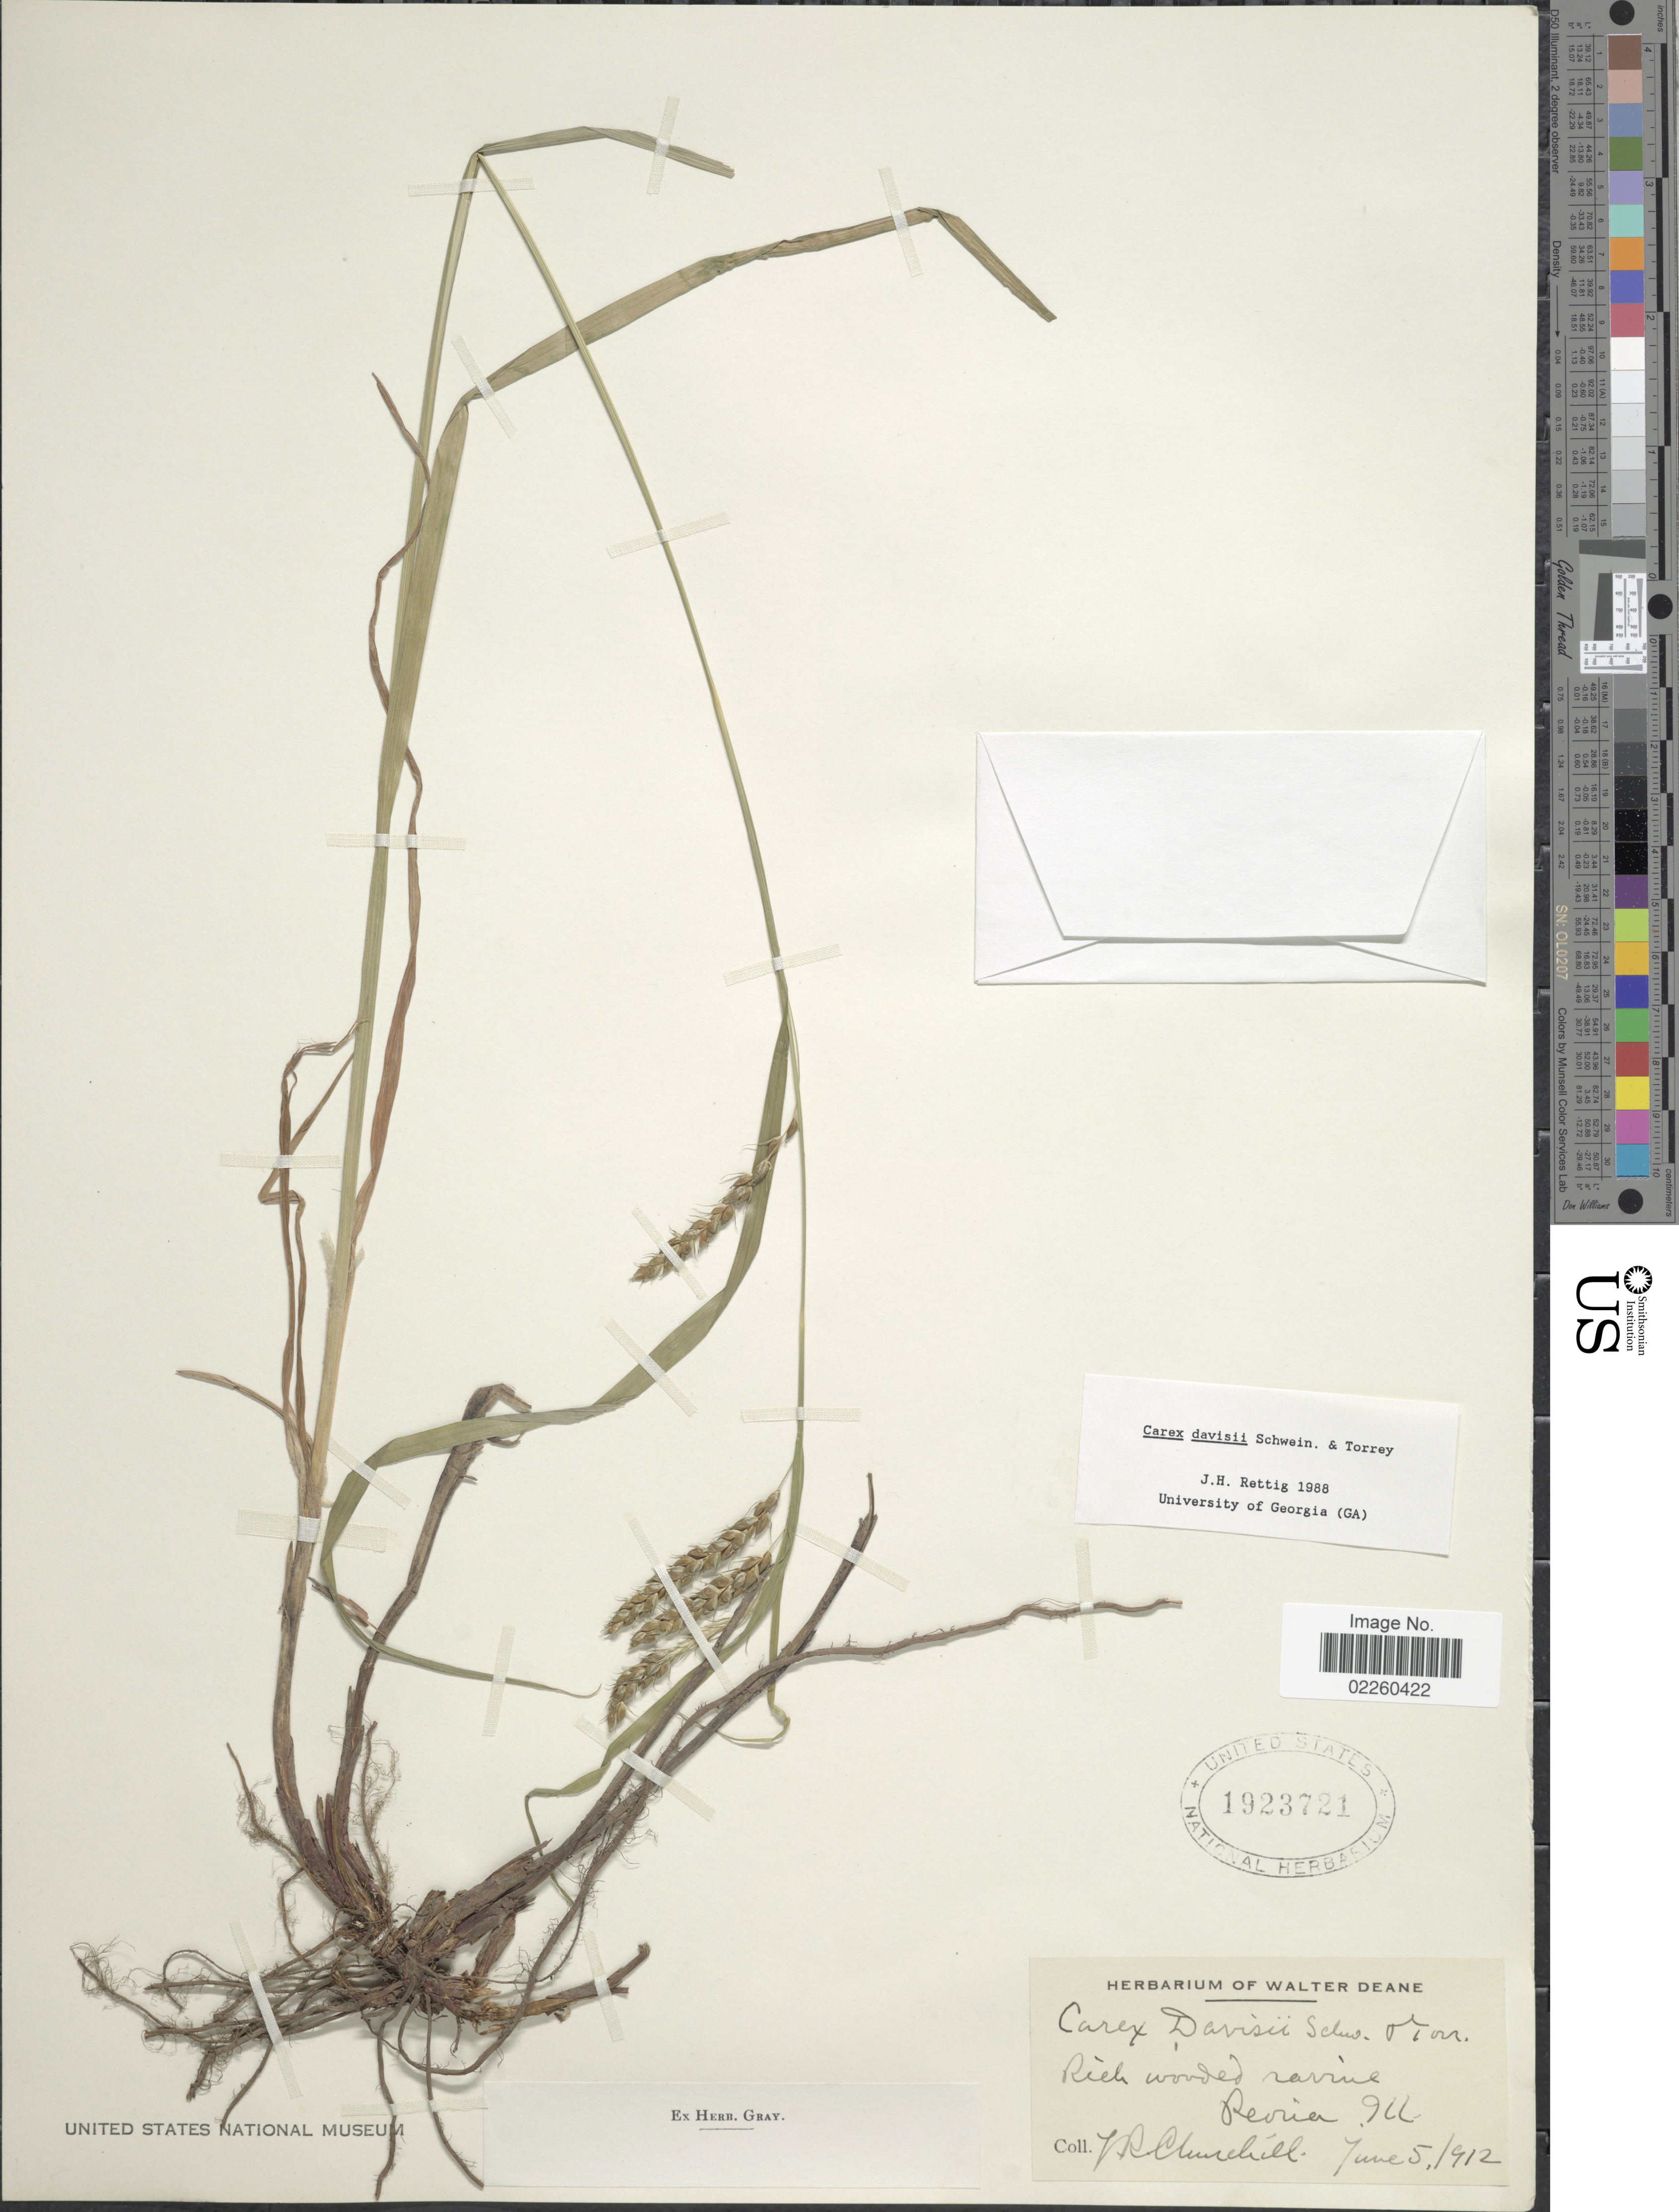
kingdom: Plantae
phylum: Tracheophyta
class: Liliopsida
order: Poales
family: Cyperaceae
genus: Carex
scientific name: Carex davisii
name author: Schwein. & Torr.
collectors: J. Churchill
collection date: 1912-06-05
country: United States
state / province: Illinois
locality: Peoria, Ill.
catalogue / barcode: US 1923721